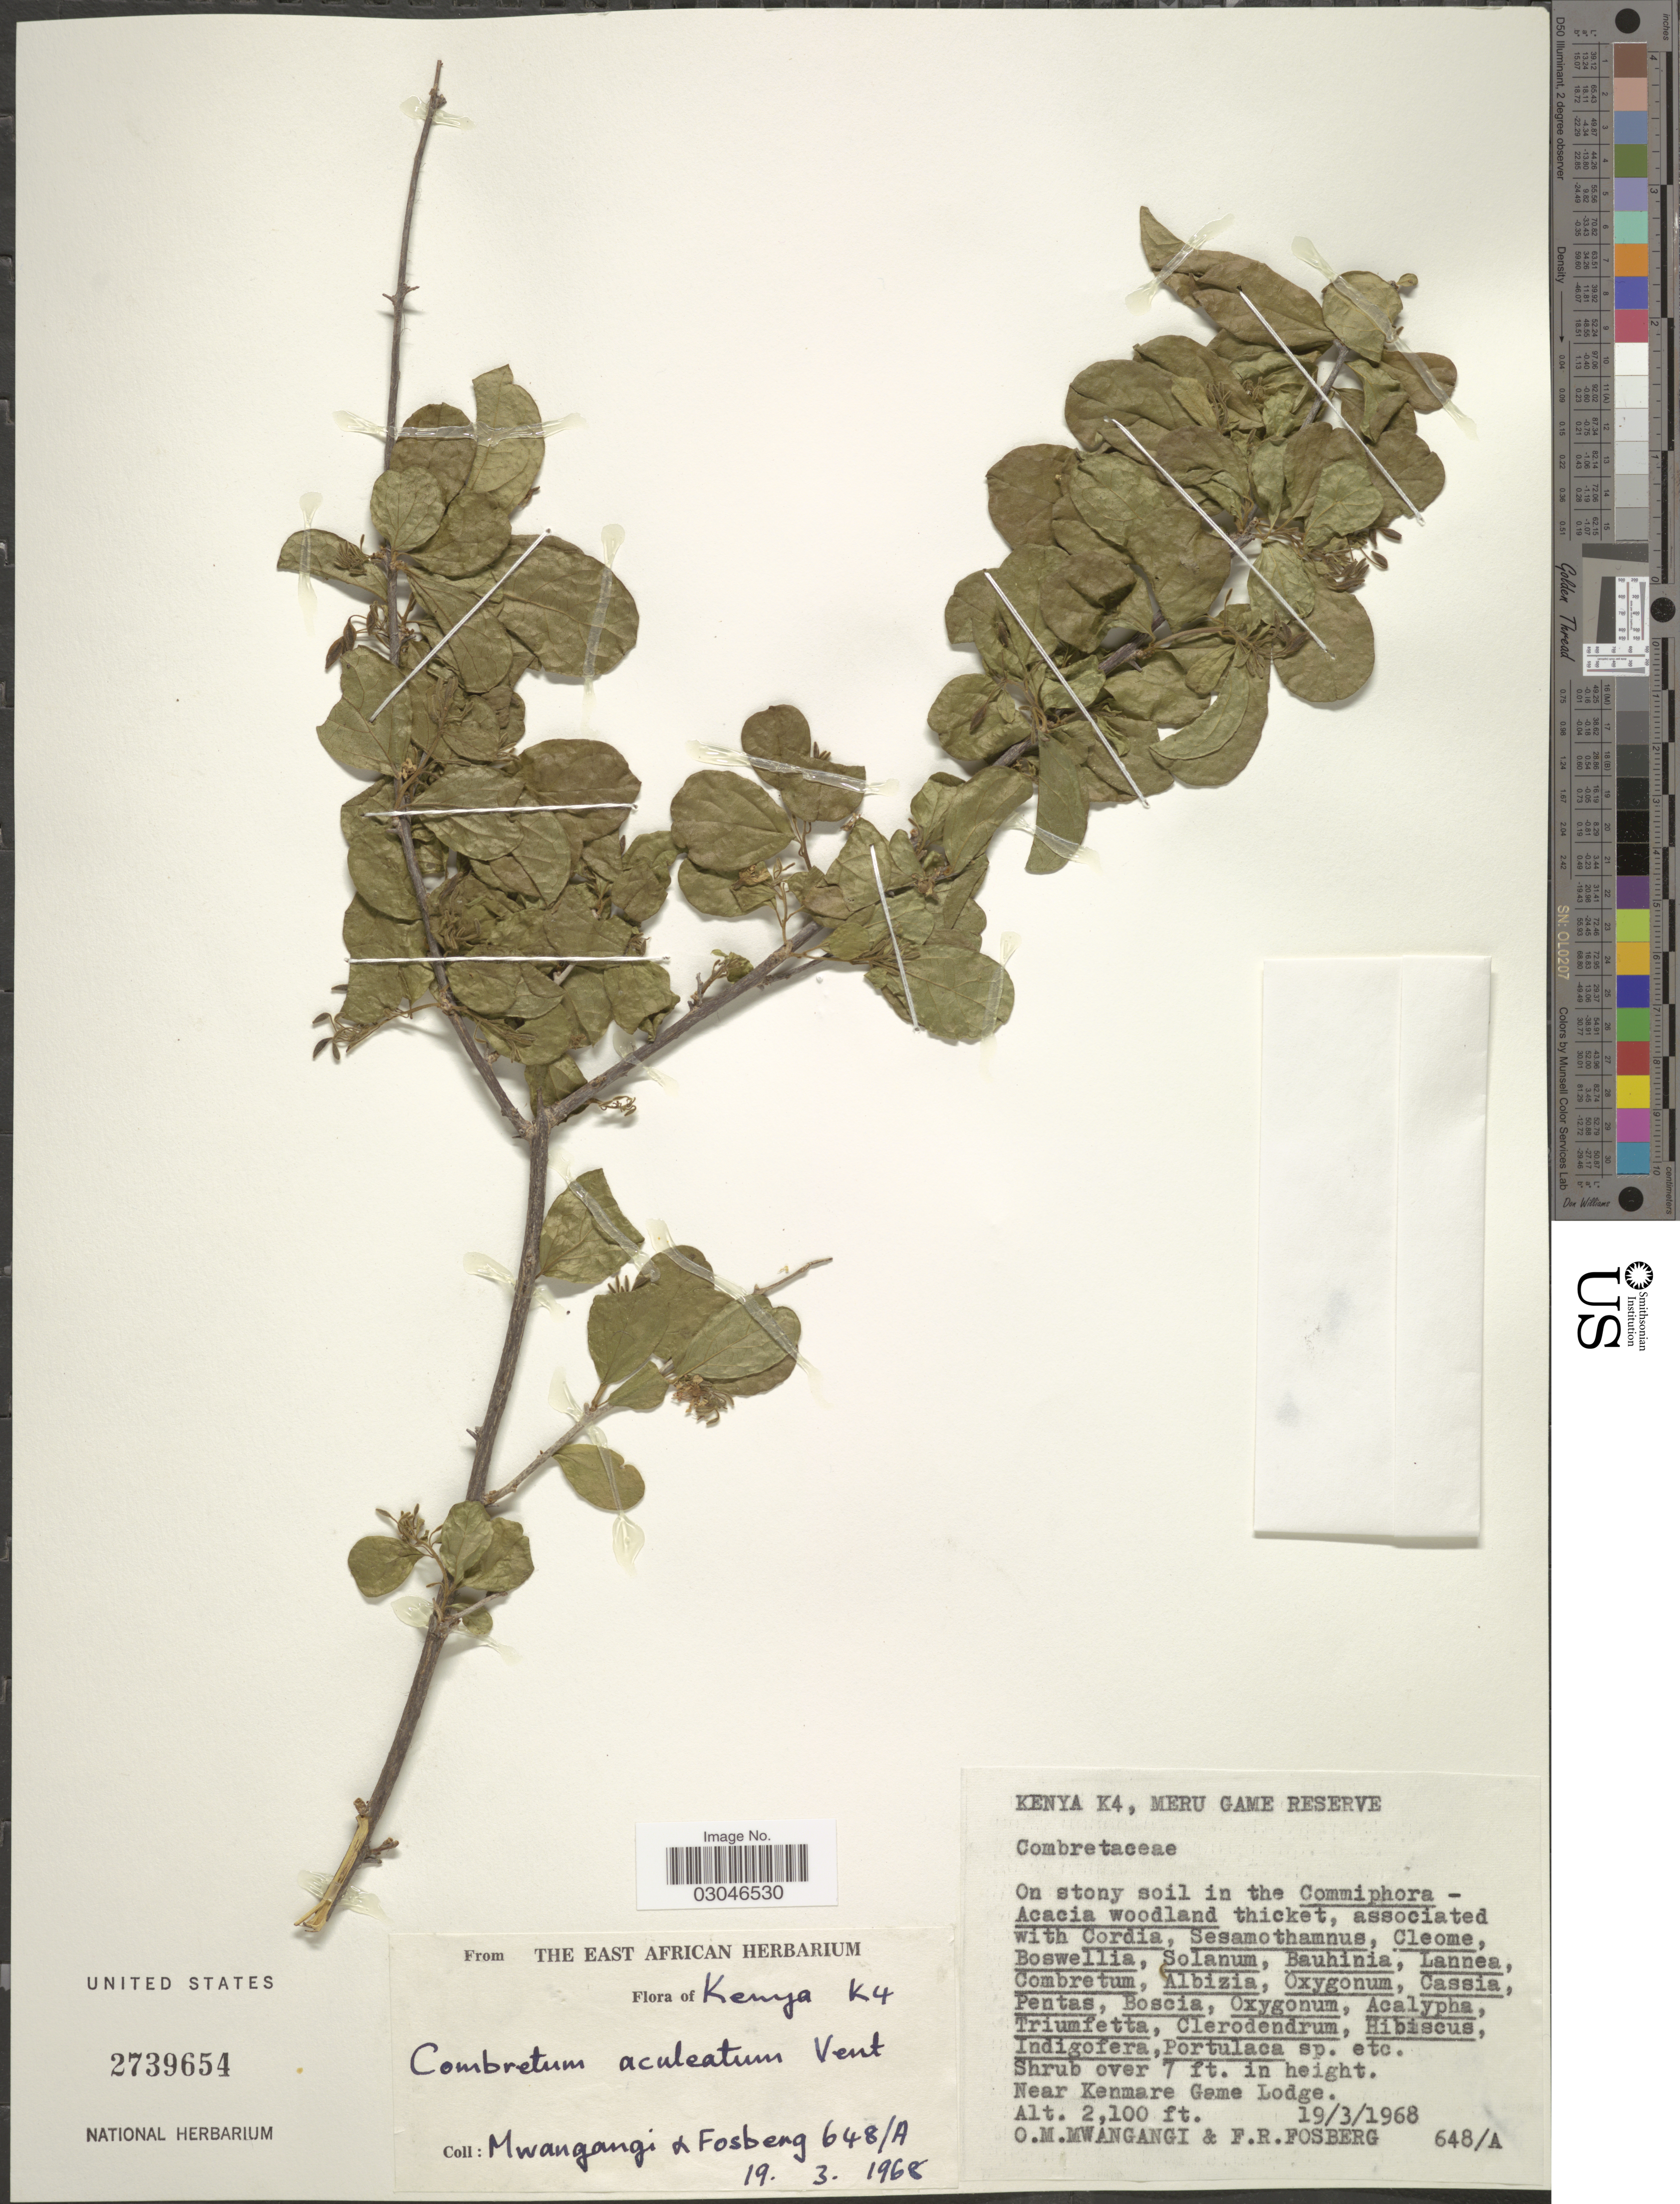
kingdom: Plantae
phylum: Tracheophyta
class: Magnoliopsida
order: Myrtales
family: Combretaceae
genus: Combretum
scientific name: Combretum aculeatum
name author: Vent.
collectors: O. M. Mwangangi & F. R. Fosberg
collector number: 648/A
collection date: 1968-03-19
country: Kenya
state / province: Meru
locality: K4, Meru Game Reserve. Near Kenmare Game Lodge.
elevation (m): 640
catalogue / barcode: US 2739654